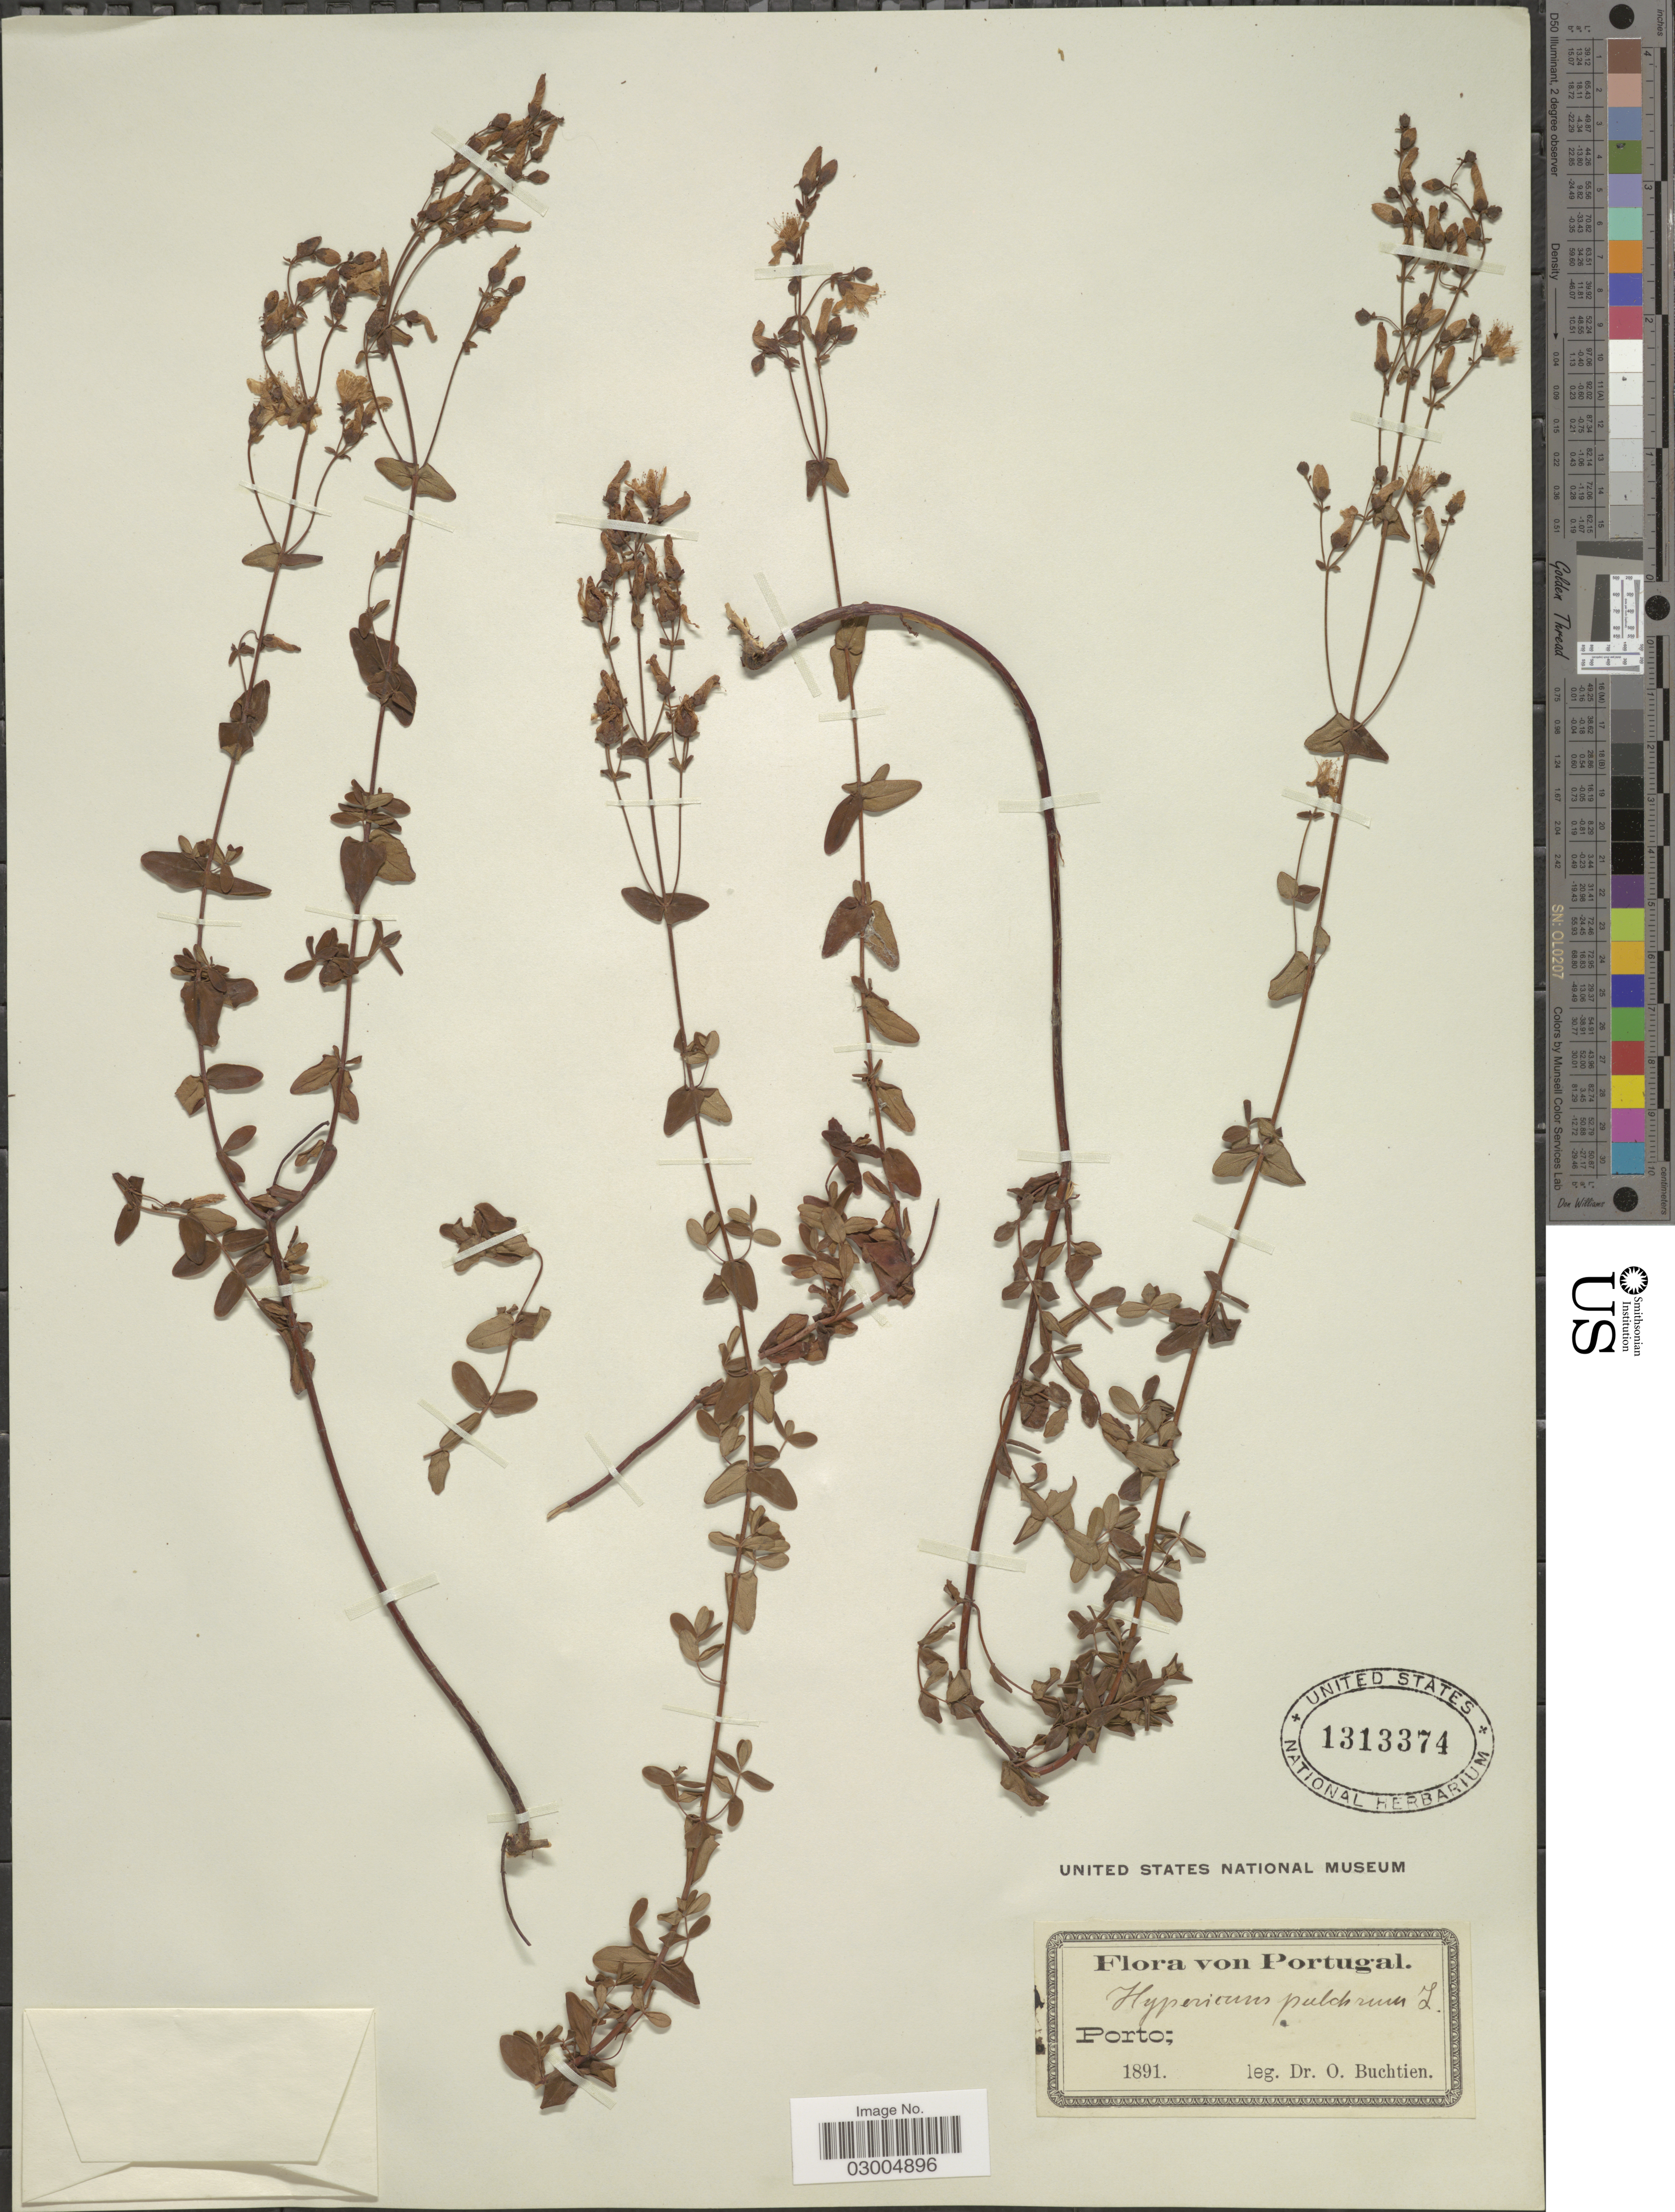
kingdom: Plantae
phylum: Tracheophyta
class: Magnoliopsida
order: Malpighiales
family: Hypericaceae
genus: Hypericum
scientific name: Hypericum pulchrum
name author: L.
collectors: O. Buchtien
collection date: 1891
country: Portugal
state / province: Porto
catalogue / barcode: US 1313374